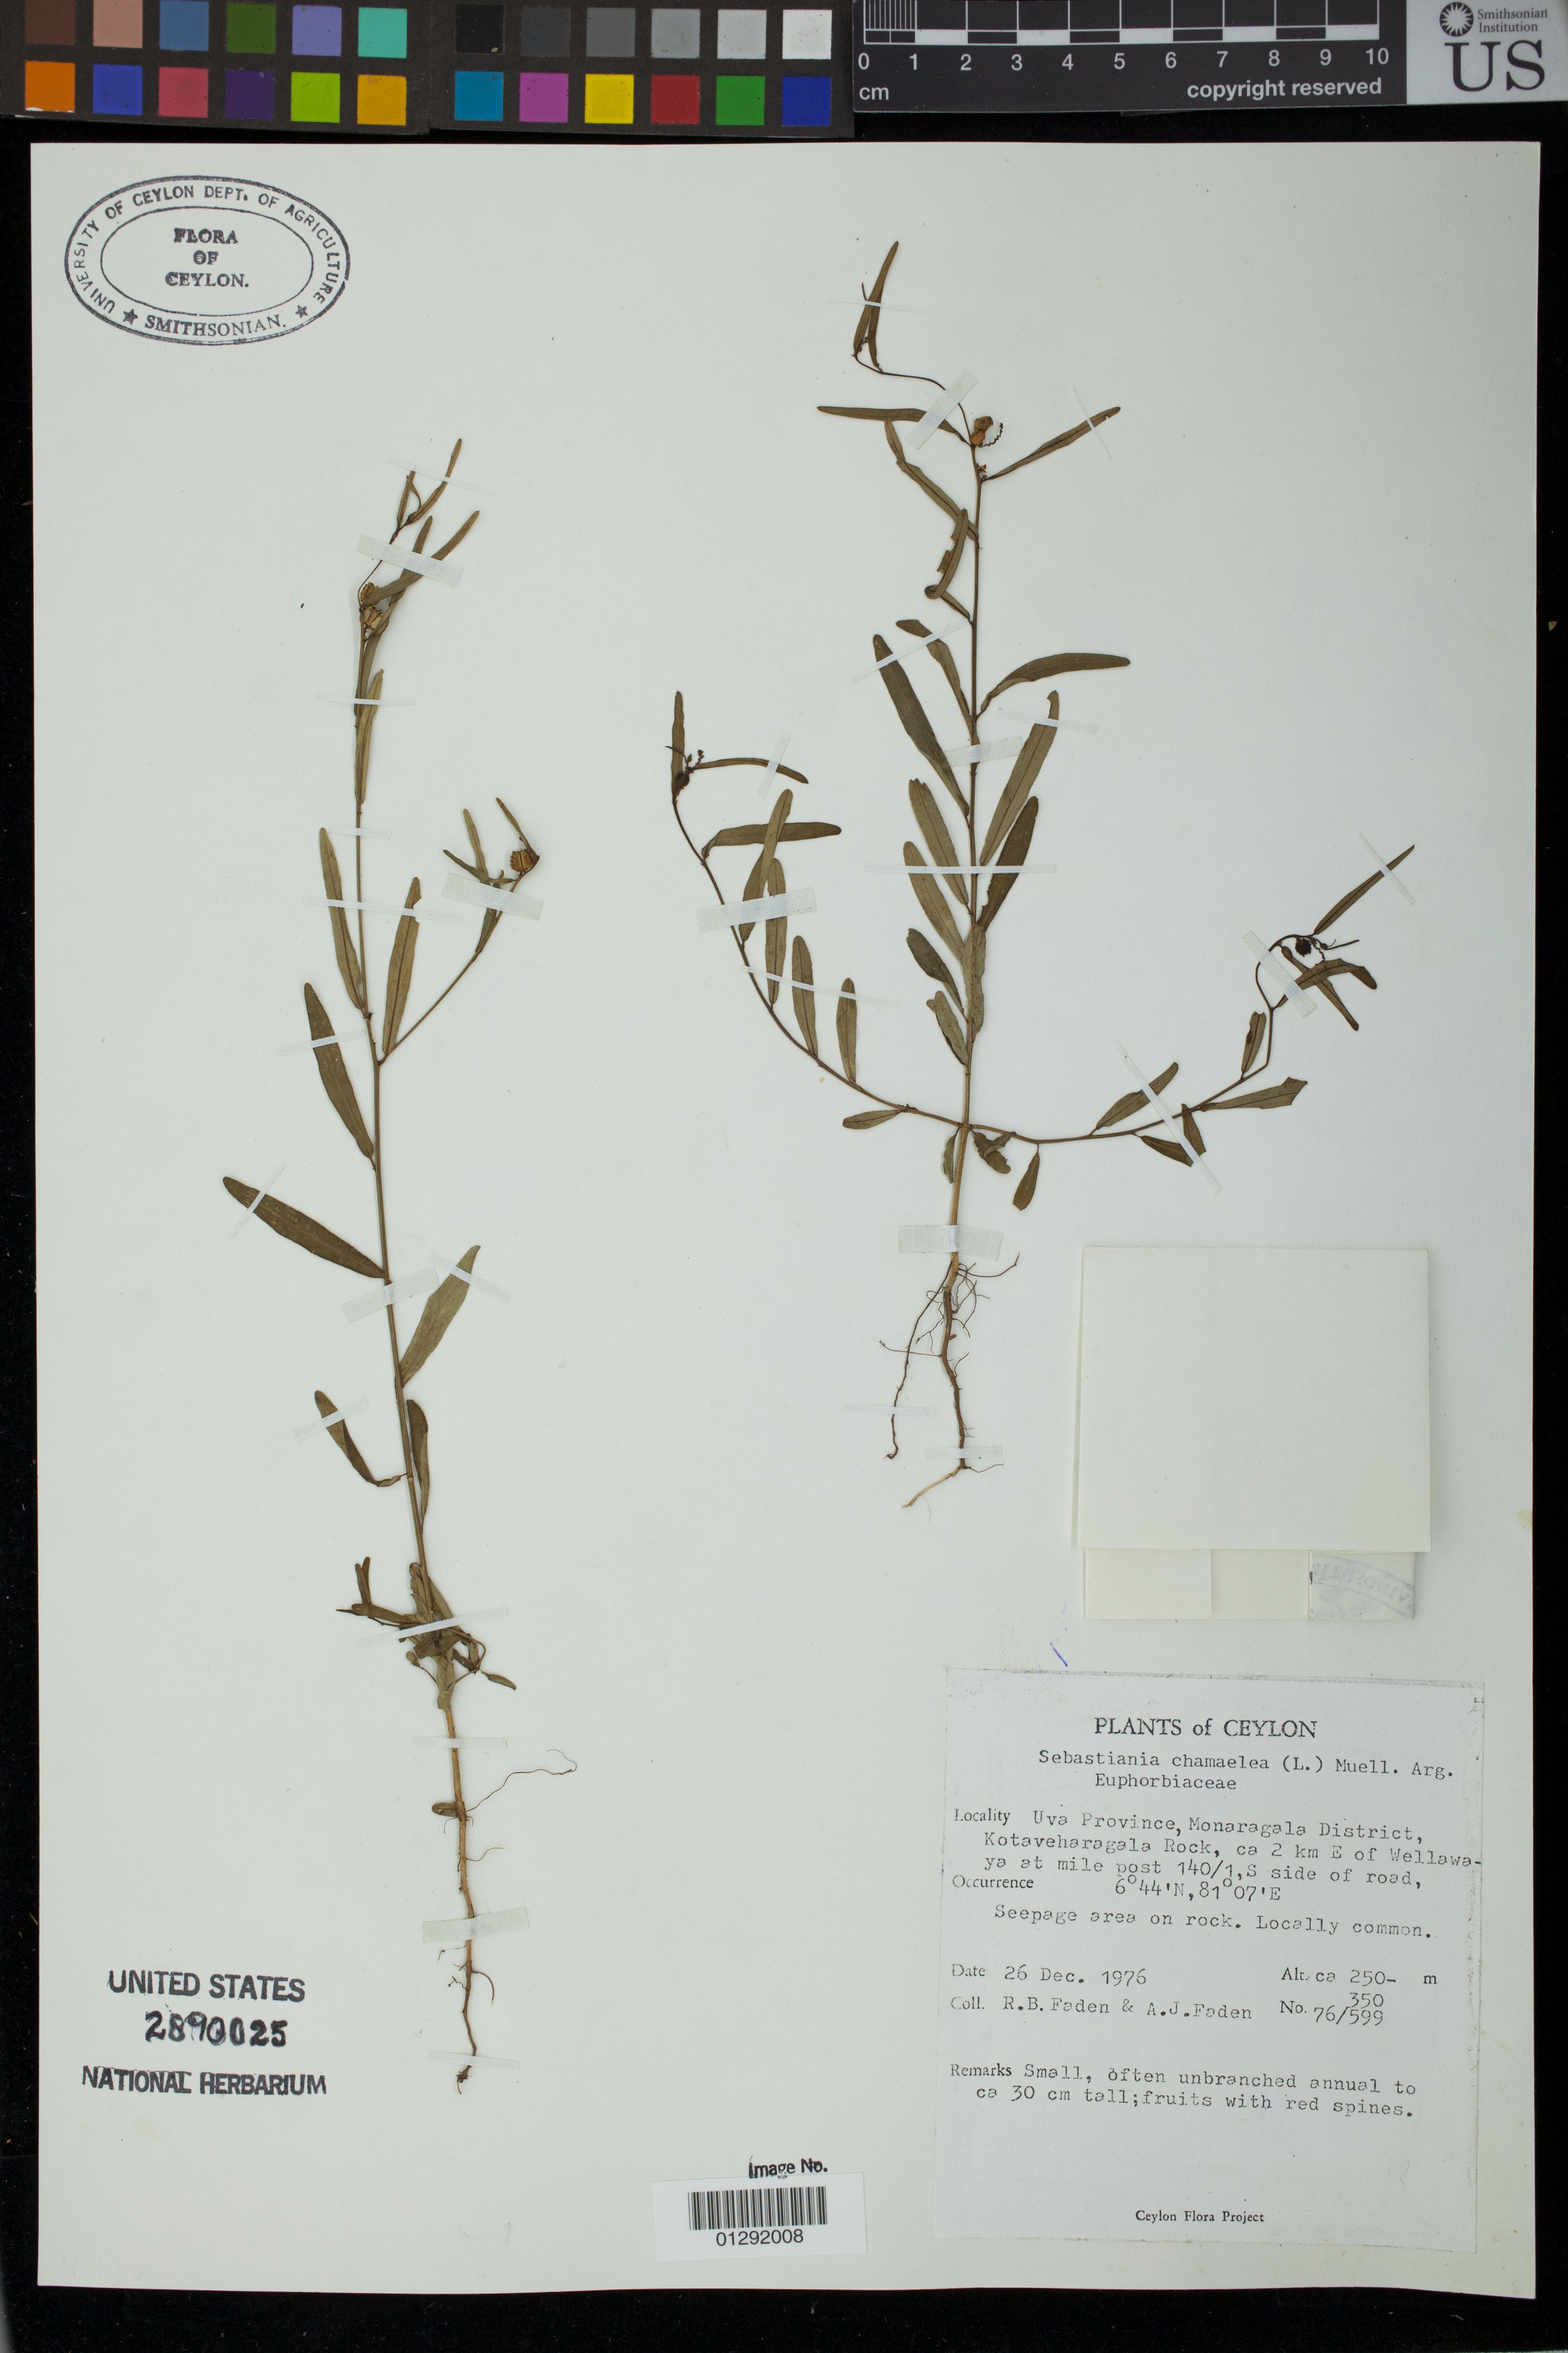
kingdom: Plantae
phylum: Tracheophyta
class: Magnoliopsida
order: Malpighiales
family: Euphorbiaceae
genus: Sebastiania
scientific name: Sebastiania chamaelea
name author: (L.) Müll. Arg.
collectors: R. B. Faden & A. J. Evans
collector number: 76/599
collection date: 1976-12-26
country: Sri Lanka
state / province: Uva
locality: Ceylon. Monaragala District, Kotaveharagala Rock, ca. 2 km E of Wellawaya at mile post 140/1, S side of road.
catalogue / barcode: US 2890025